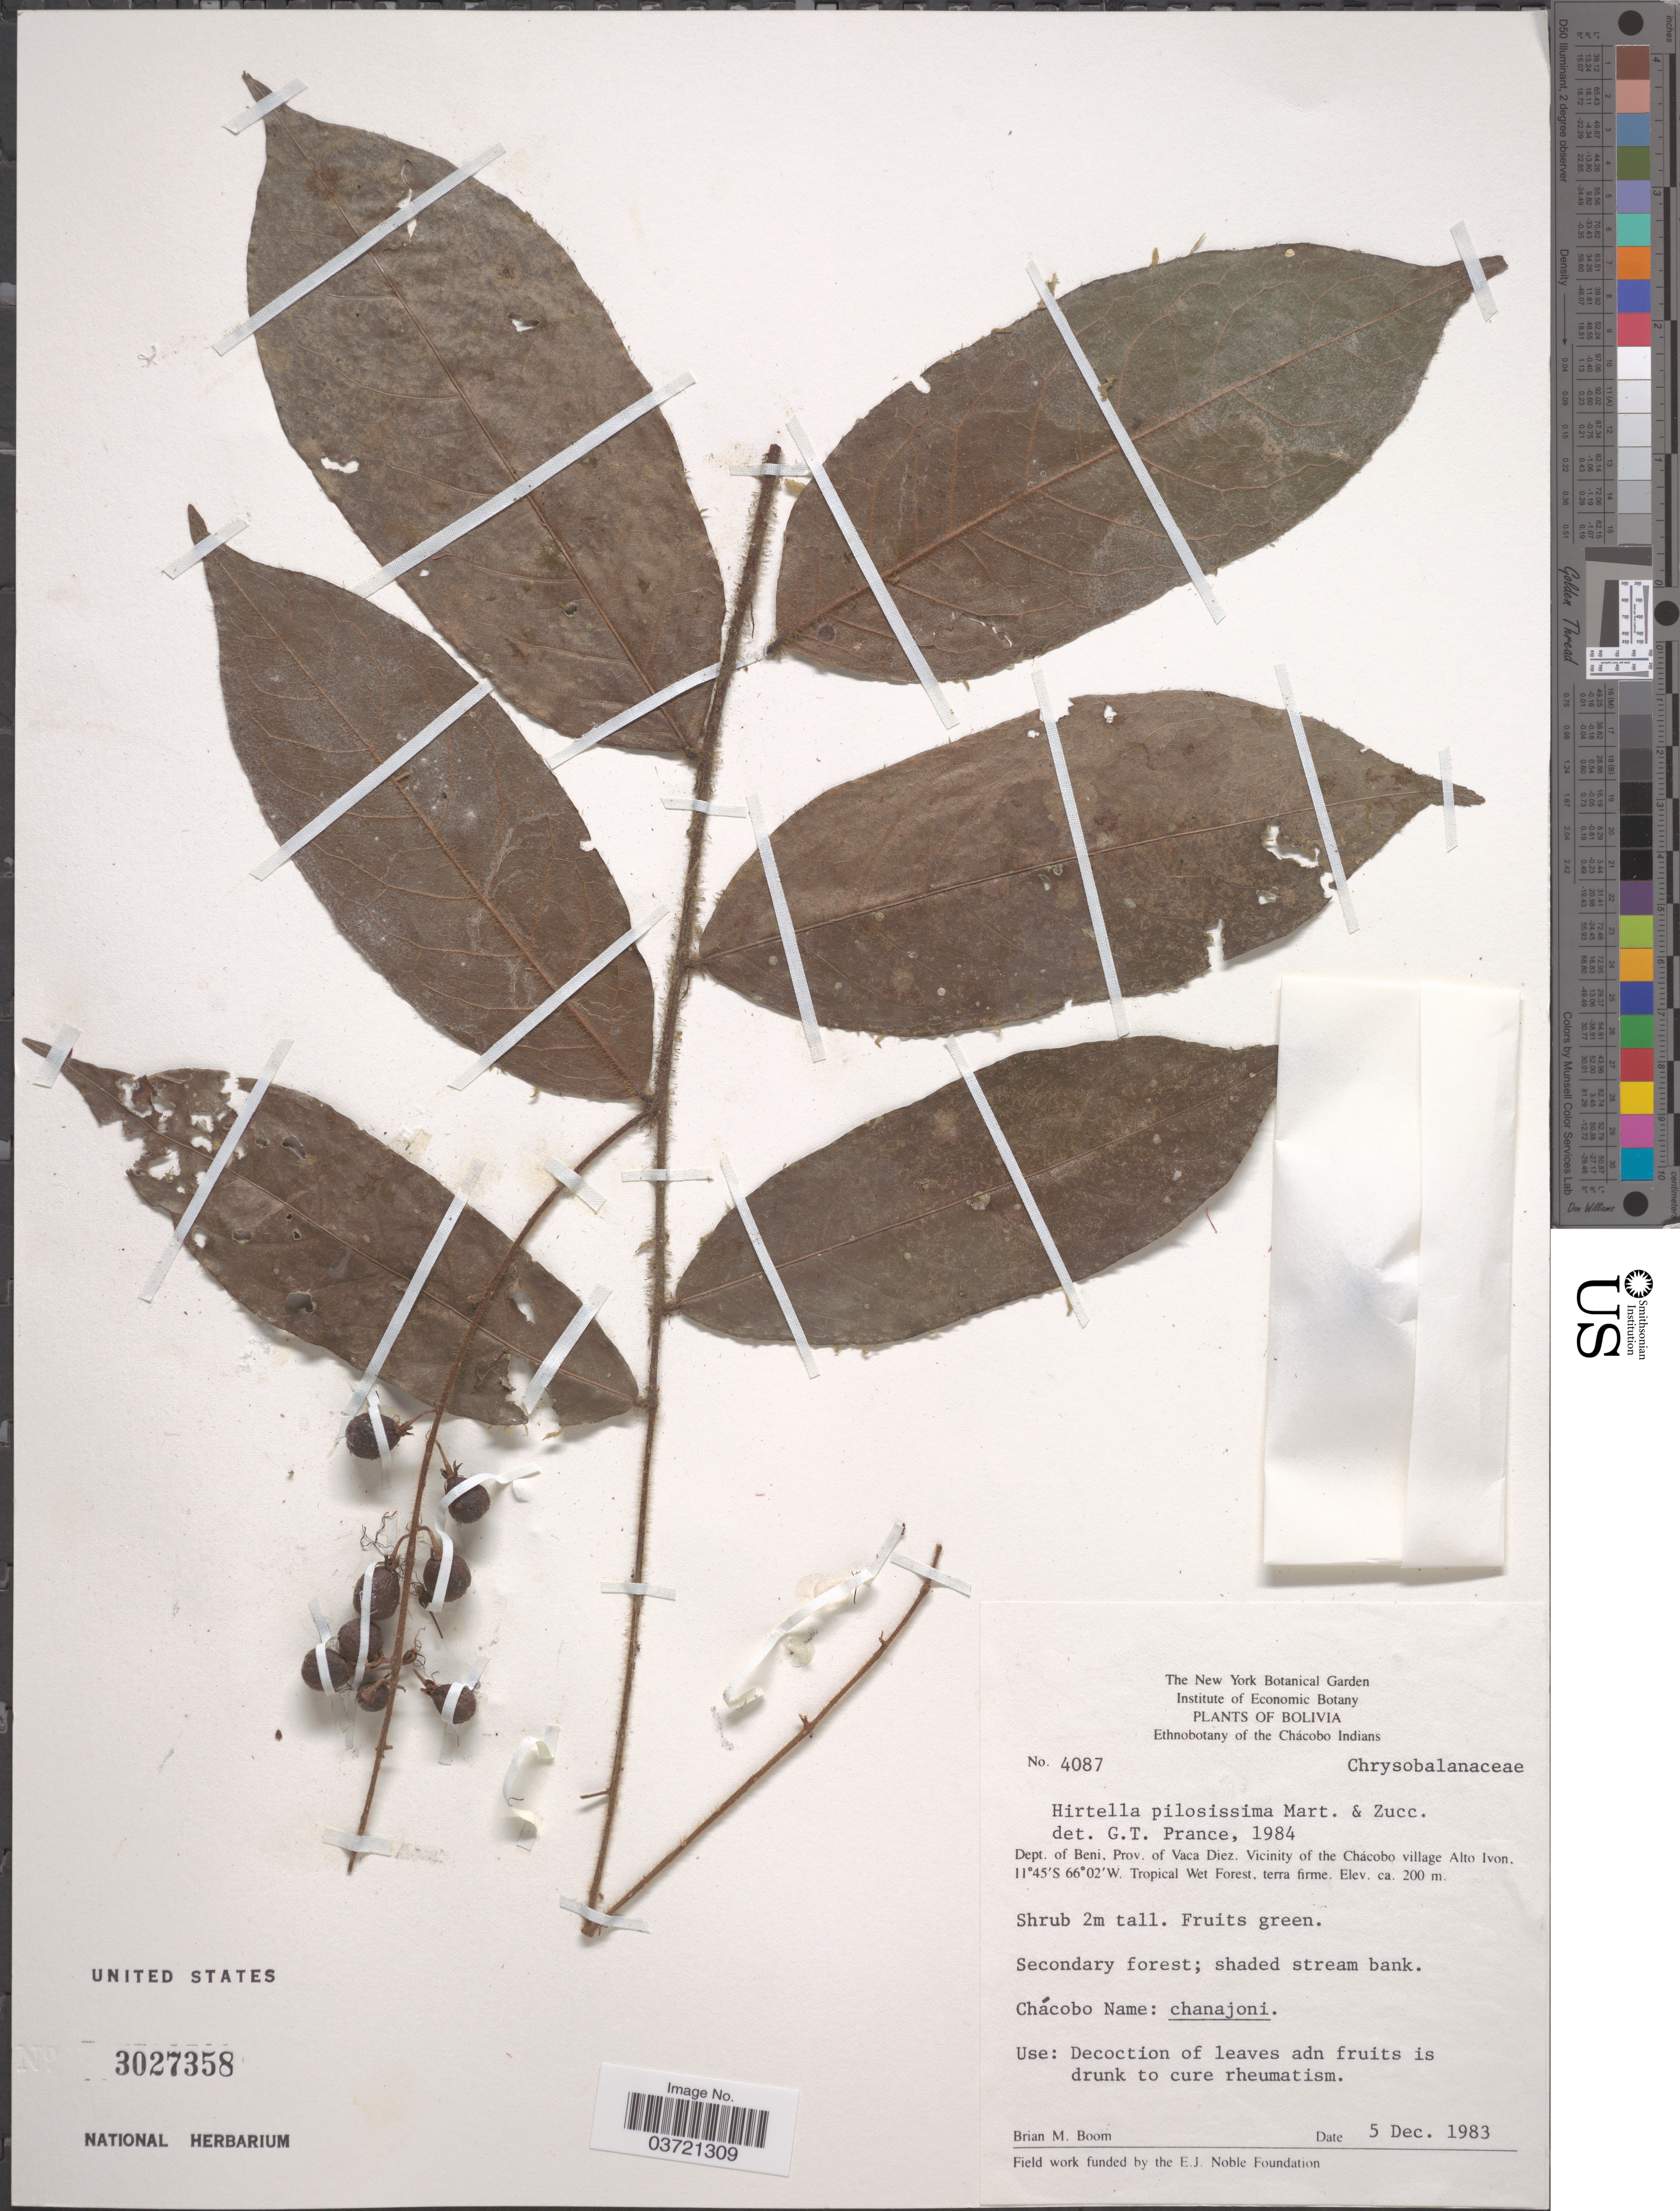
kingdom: Plantae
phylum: Tracheophyta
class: Magnoliopsida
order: Malpighiales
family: Chrysobalanaceae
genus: Hirtella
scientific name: Hirtella pilosissima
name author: Mart. & Zucc.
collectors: B. M. Boom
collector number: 4087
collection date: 1983-12-05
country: Bolivia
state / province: Beni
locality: Dept. of Beni, Prov. of Vaca Diez. Vicinity of the Chácobo village Alto Ivon. Tropical Wet Forest.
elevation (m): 200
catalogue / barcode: US 3027358